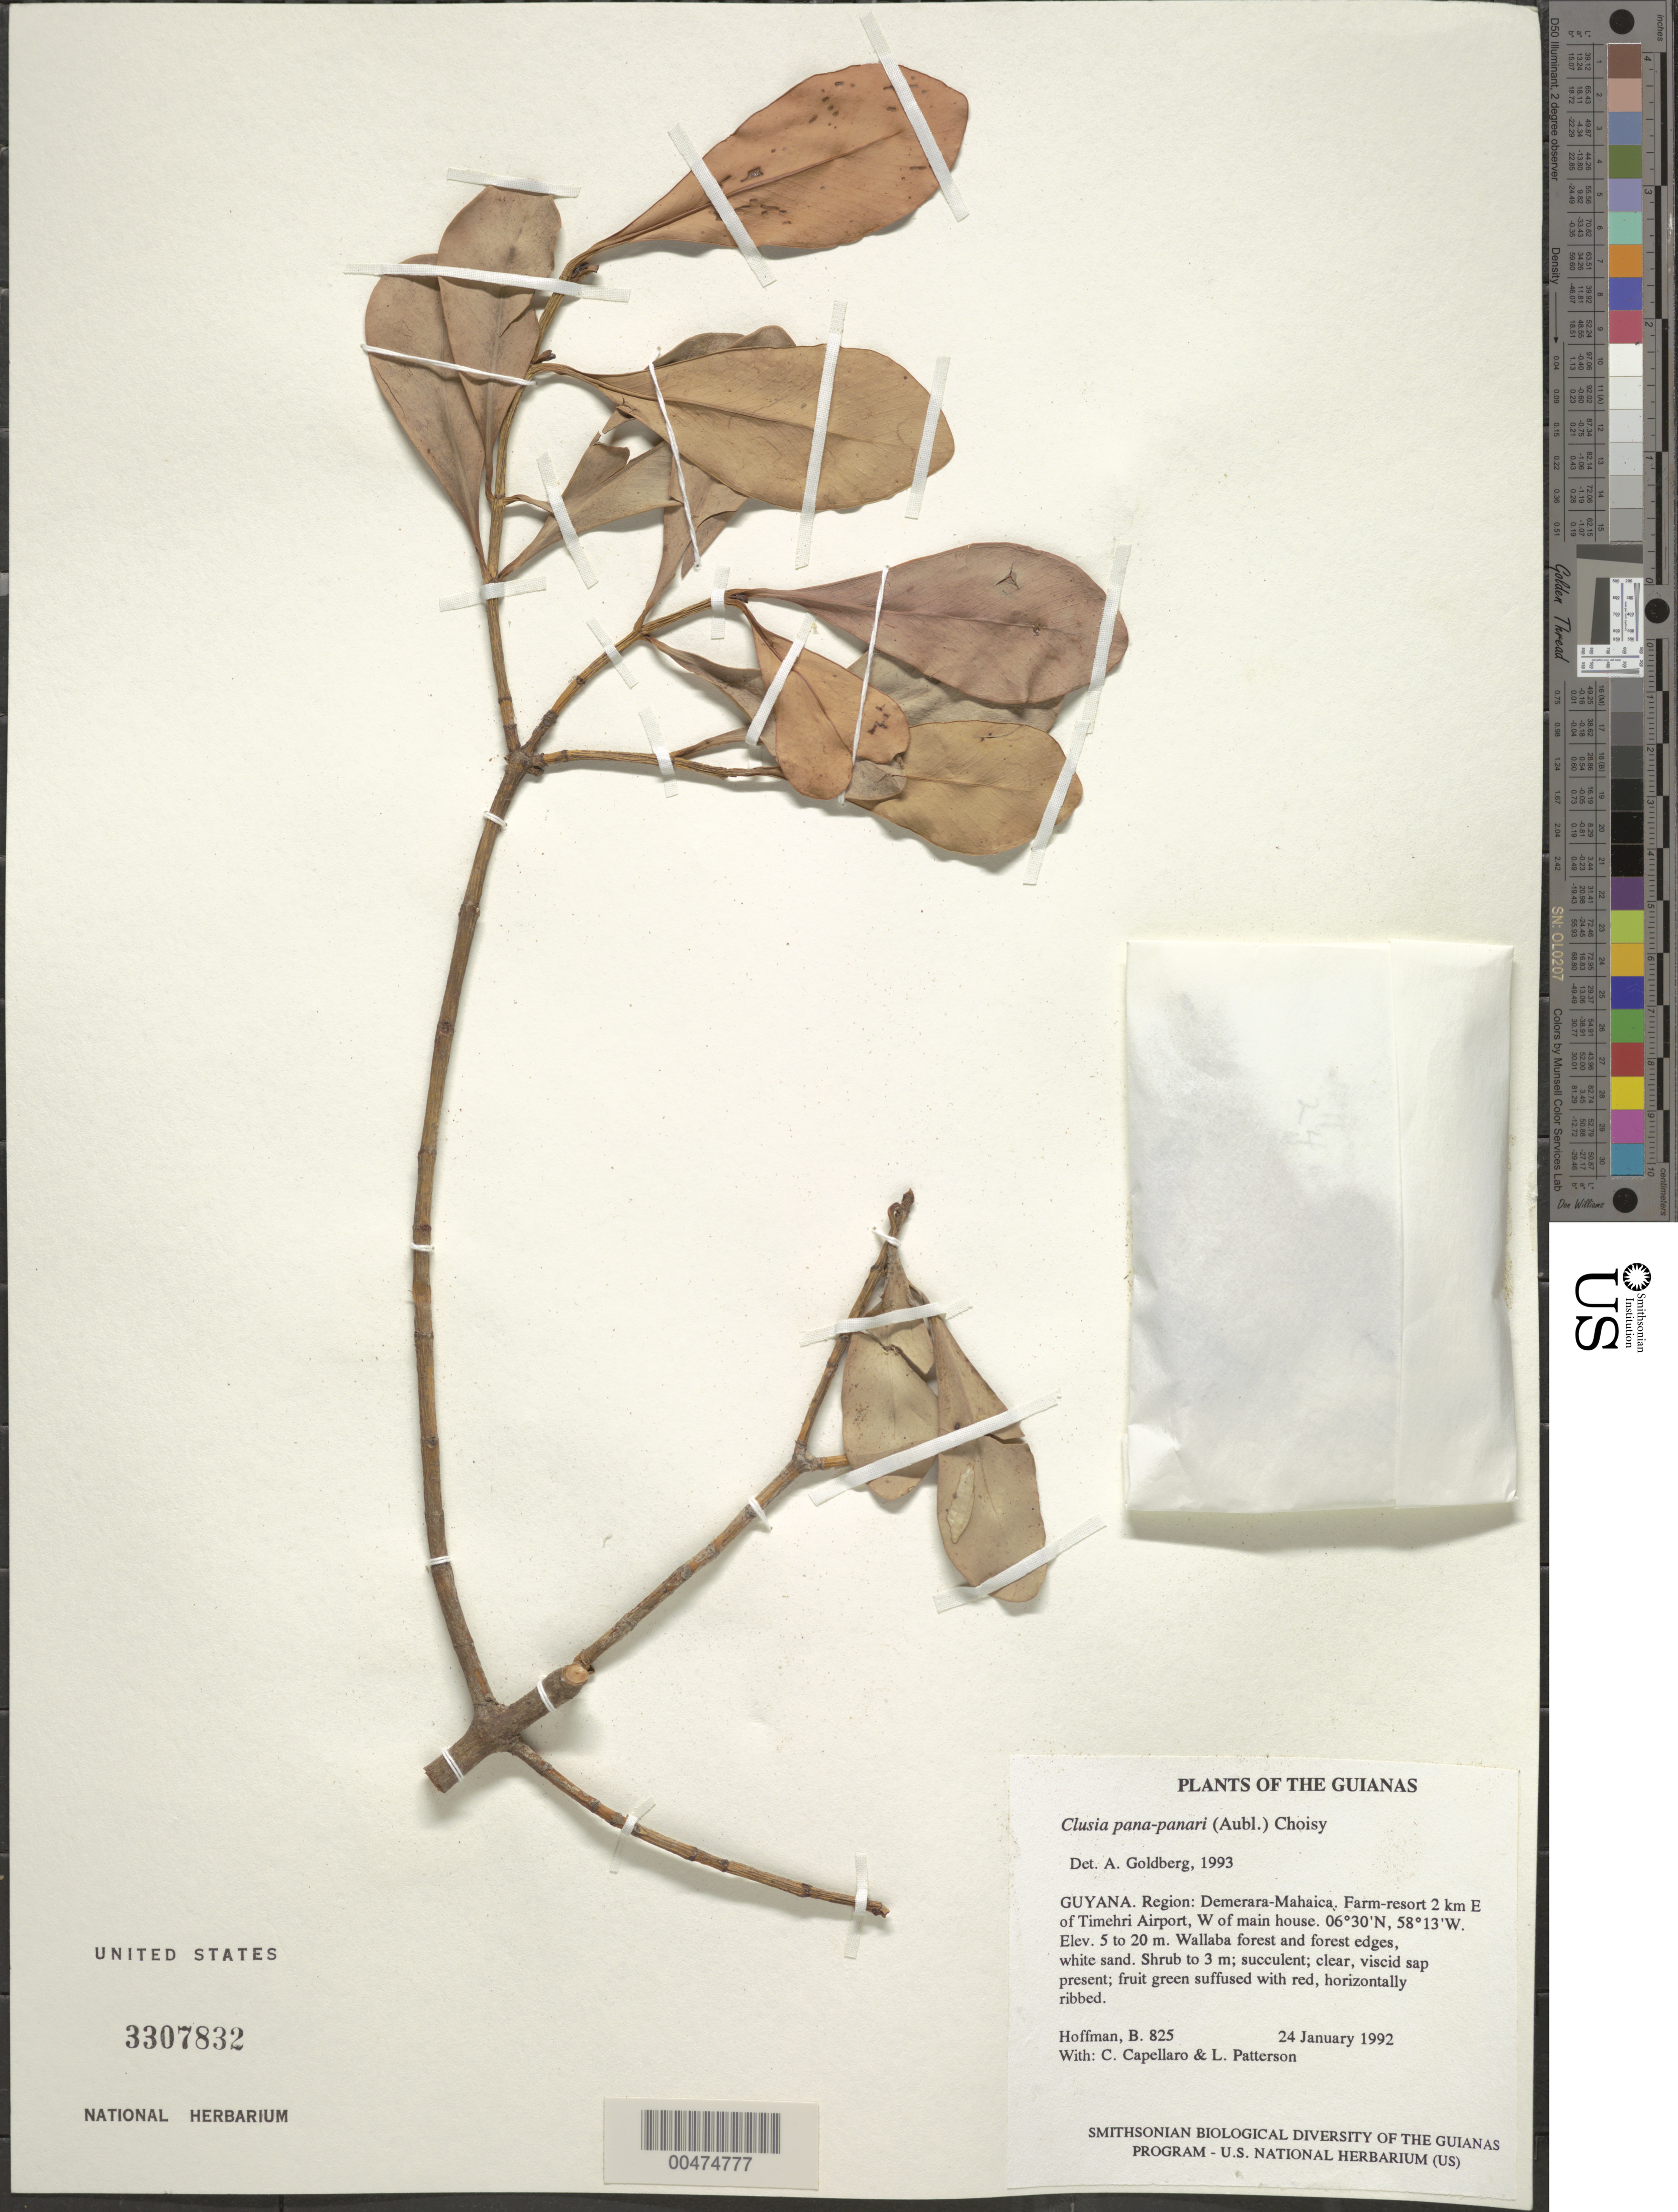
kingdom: Plantae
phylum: Tracheophyta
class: Magnoliopsida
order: Malpighiales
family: Clusiaceae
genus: Clusia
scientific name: Clusia panapanari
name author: (Aubl.) Choisy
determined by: Goldberg, Aaron, (US), NMNH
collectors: B. Hoffman, C. Capellaro & L. Patterson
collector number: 825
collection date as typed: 24 January 1992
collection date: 1992-01-24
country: Guyana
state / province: Demerara-Mahaica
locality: Farm-resort 2 km E of Timehri Airport, W of main house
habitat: Wallaba forest and forest edges, white sand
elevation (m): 5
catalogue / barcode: US 3307832